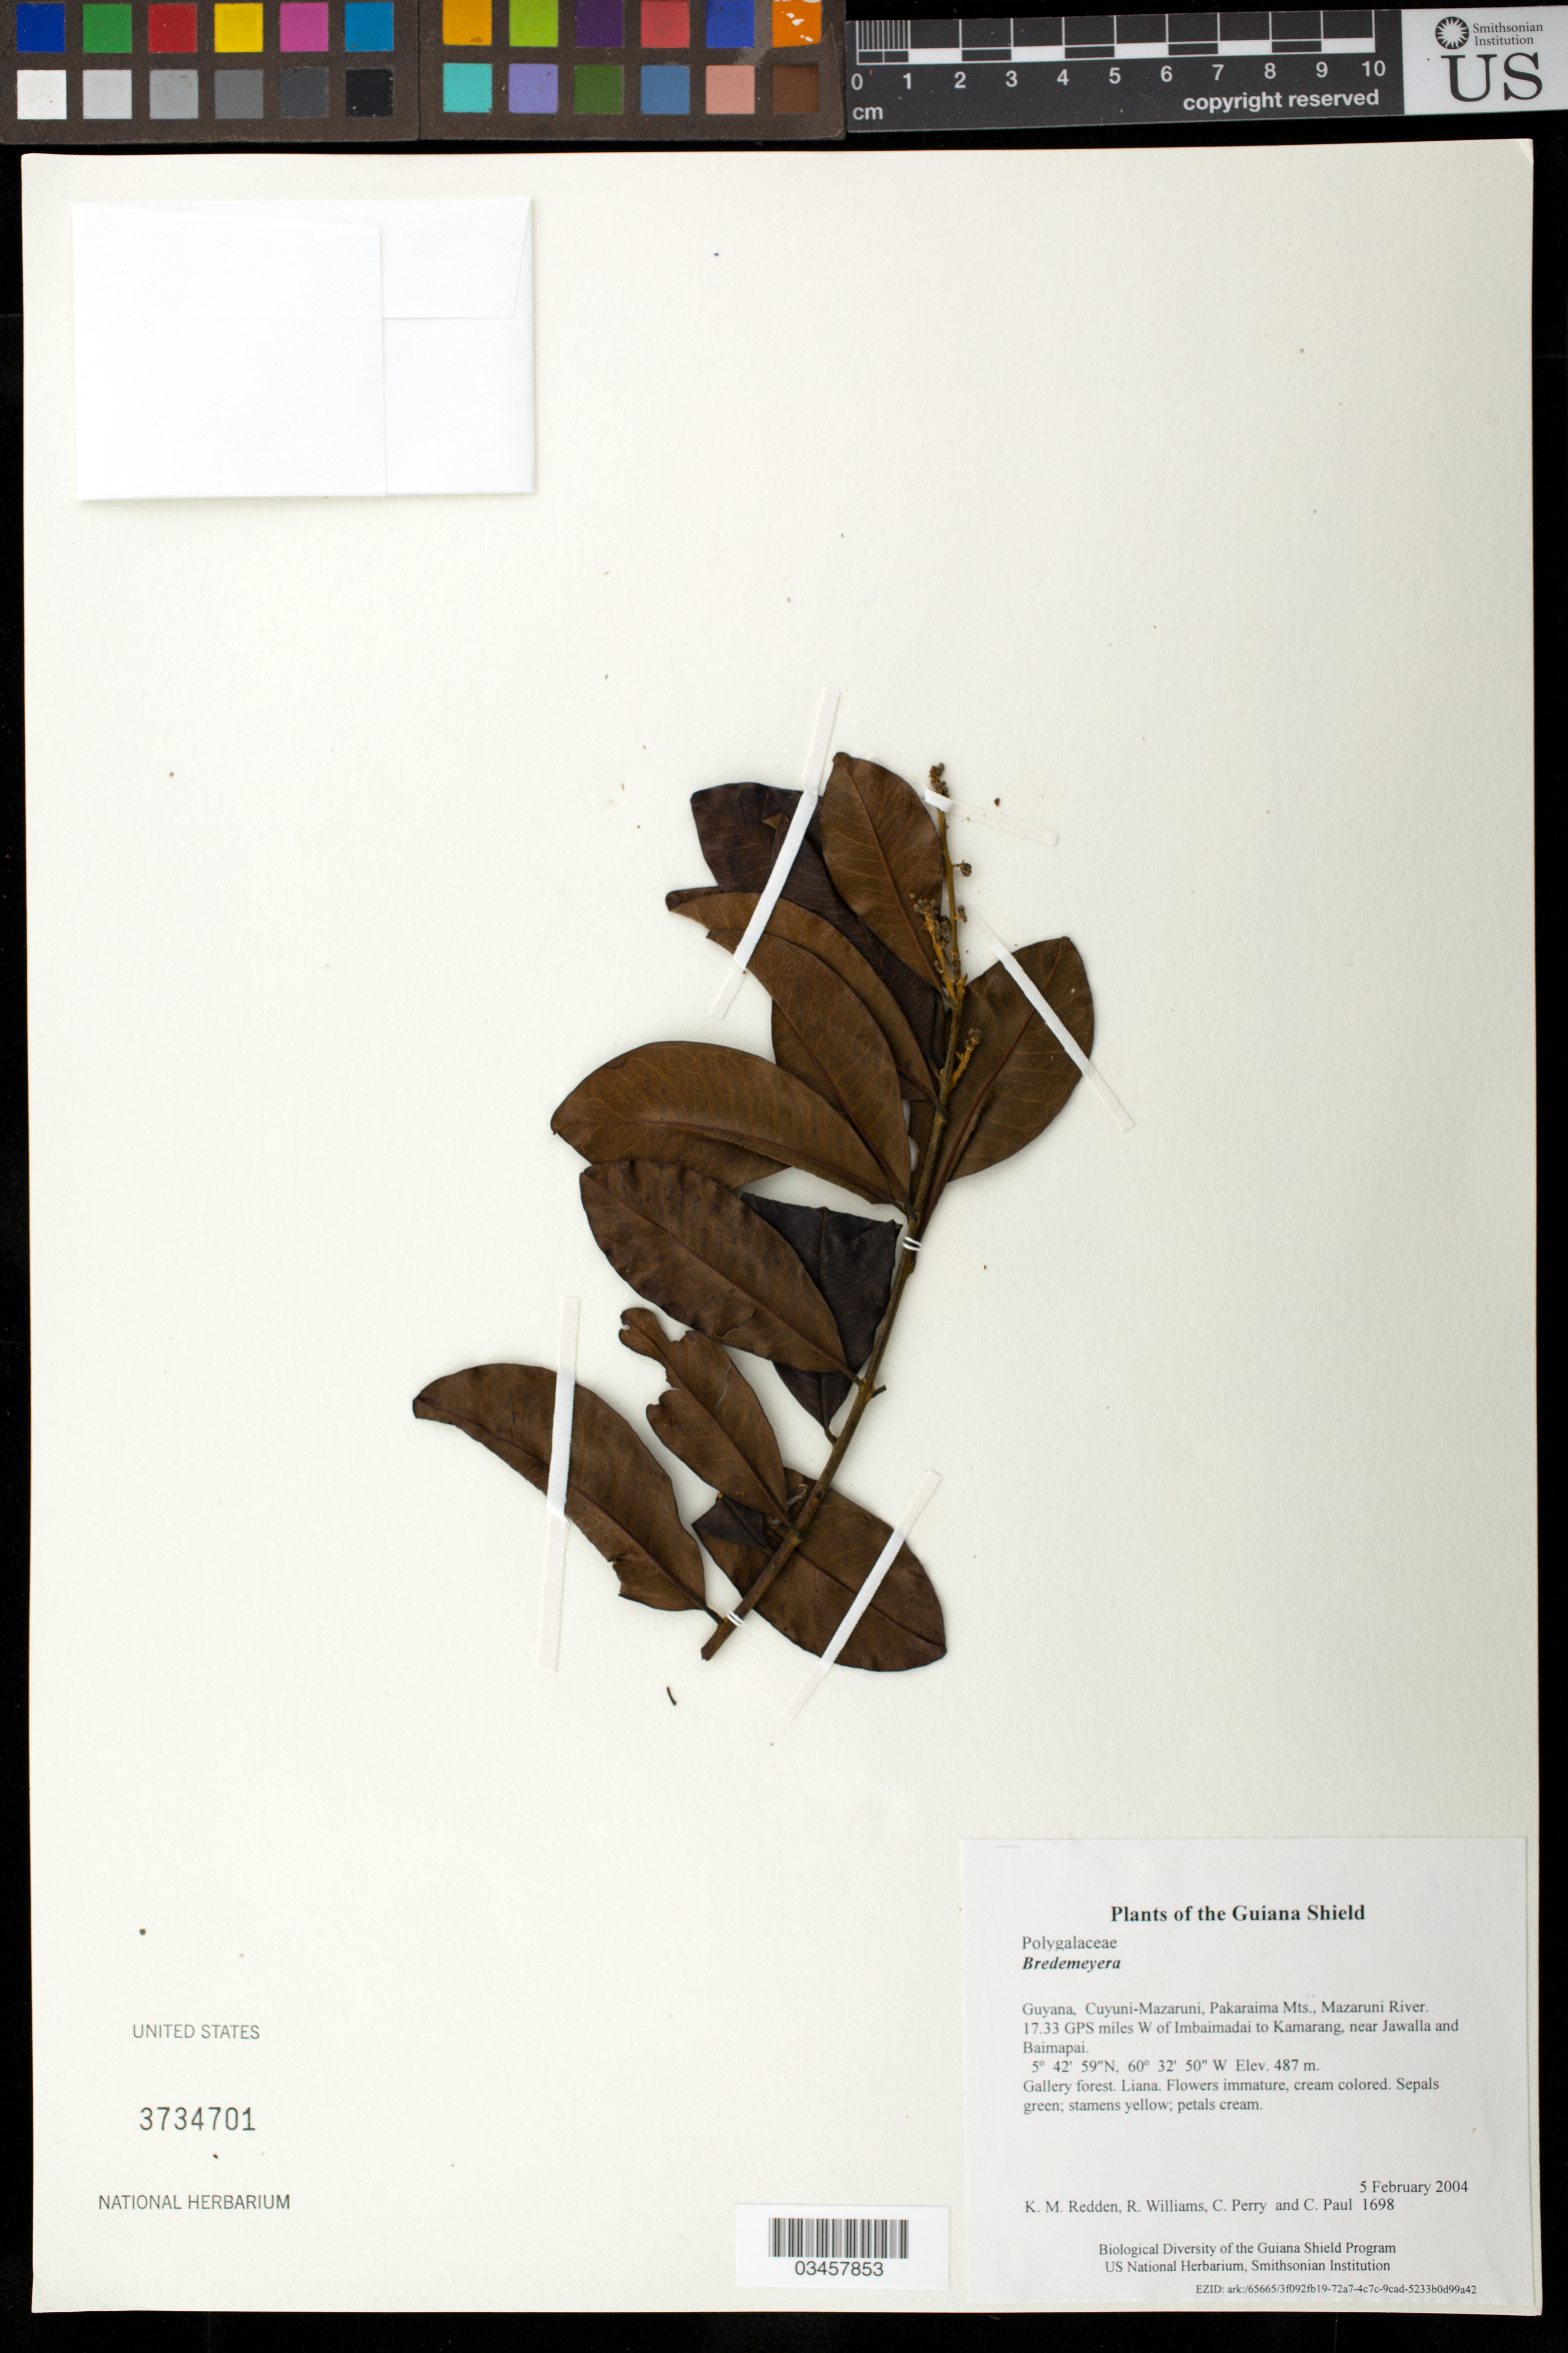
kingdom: Plantae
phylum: Tracheophyta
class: Magnoliopsida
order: Fabales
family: Polygalaceae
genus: Bredemeyera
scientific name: Bredemeyera sp.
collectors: K. M. Redden, R. Williams, C. Perry & C. Paul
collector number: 1698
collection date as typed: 5 February 2004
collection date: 2004-02-05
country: Guyana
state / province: Cuyuni-Mazaruni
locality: Pakaraima Mts., Mazaruni River. 17.33 GPS miles W of Imbaimadai to Kamarang, near Jawalla and Baimapai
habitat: Gallery forest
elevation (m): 487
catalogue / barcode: US 3734701